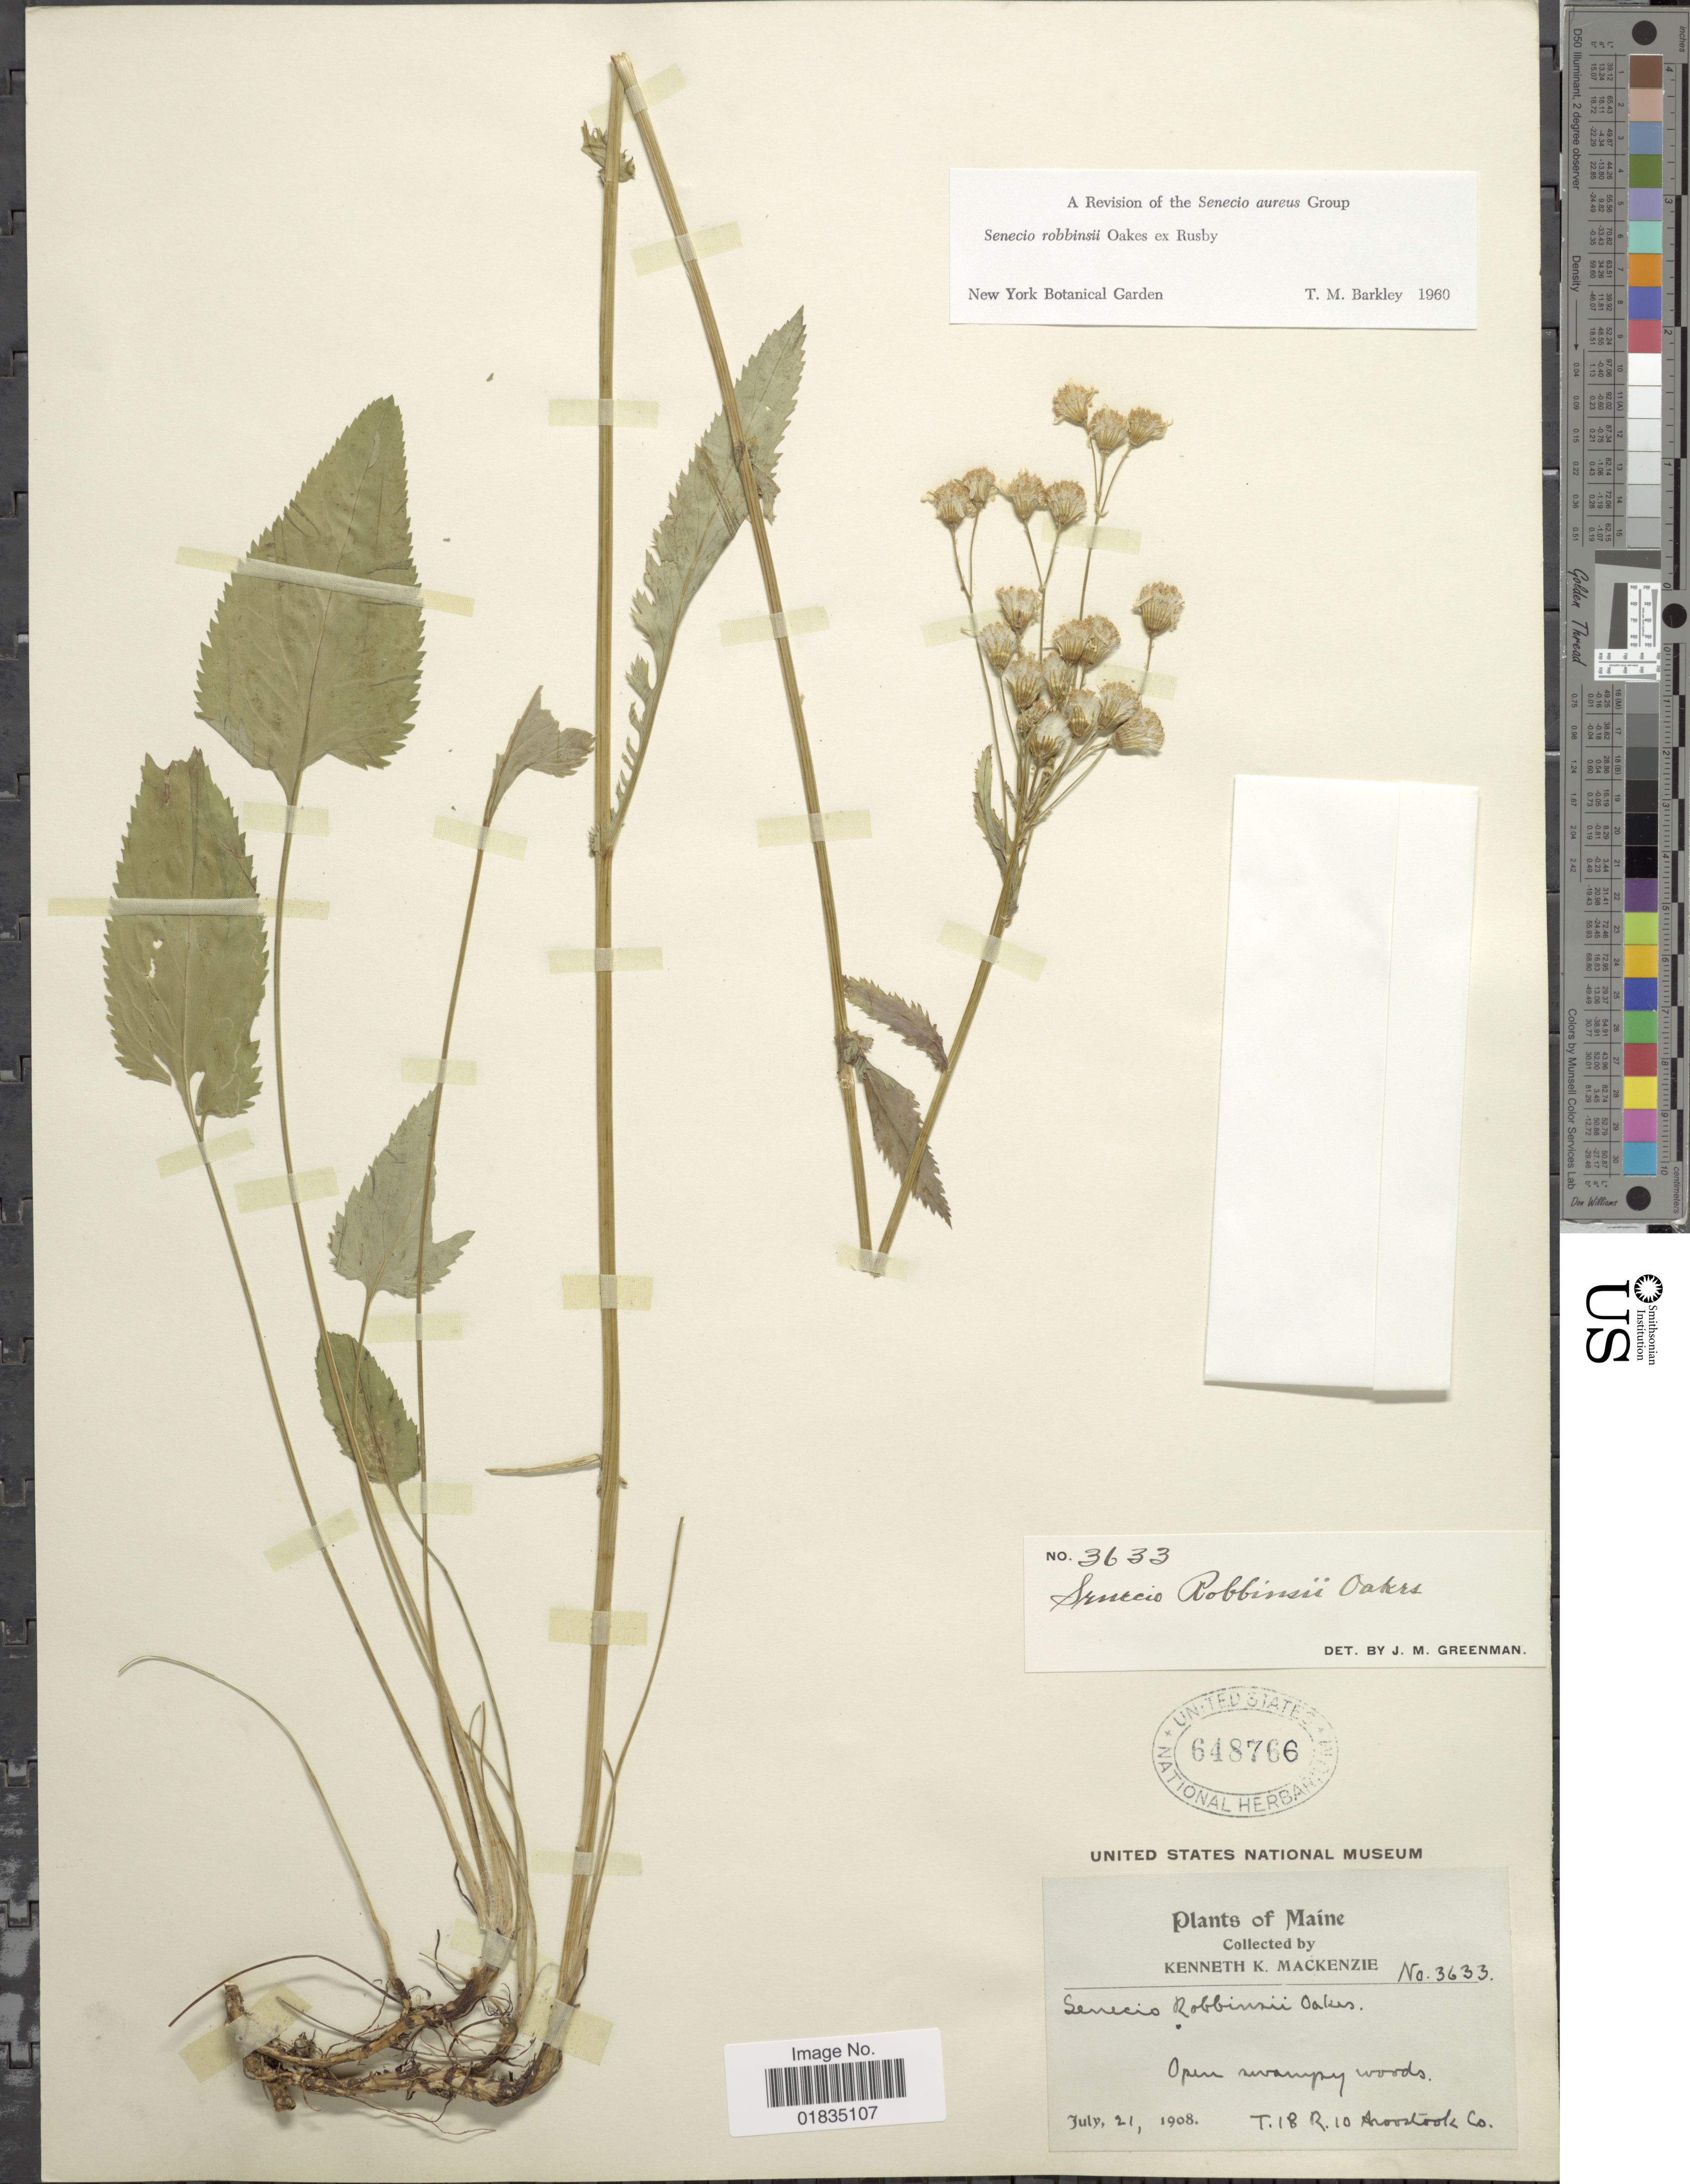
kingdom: Plantae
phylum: Tracheophyta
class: Magnoliopsida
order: Asterales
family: Asteraceae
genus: Packera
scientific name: Packera schweinitziana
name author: (Nutt.) W.A. Weber & Á. Löve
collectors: K. K. Mackenzie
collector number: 3633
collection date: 1908-07-21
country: United States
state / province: Maine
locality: Open swampy woods. T18 R10 Aroostook Co.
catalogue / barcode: US 648766